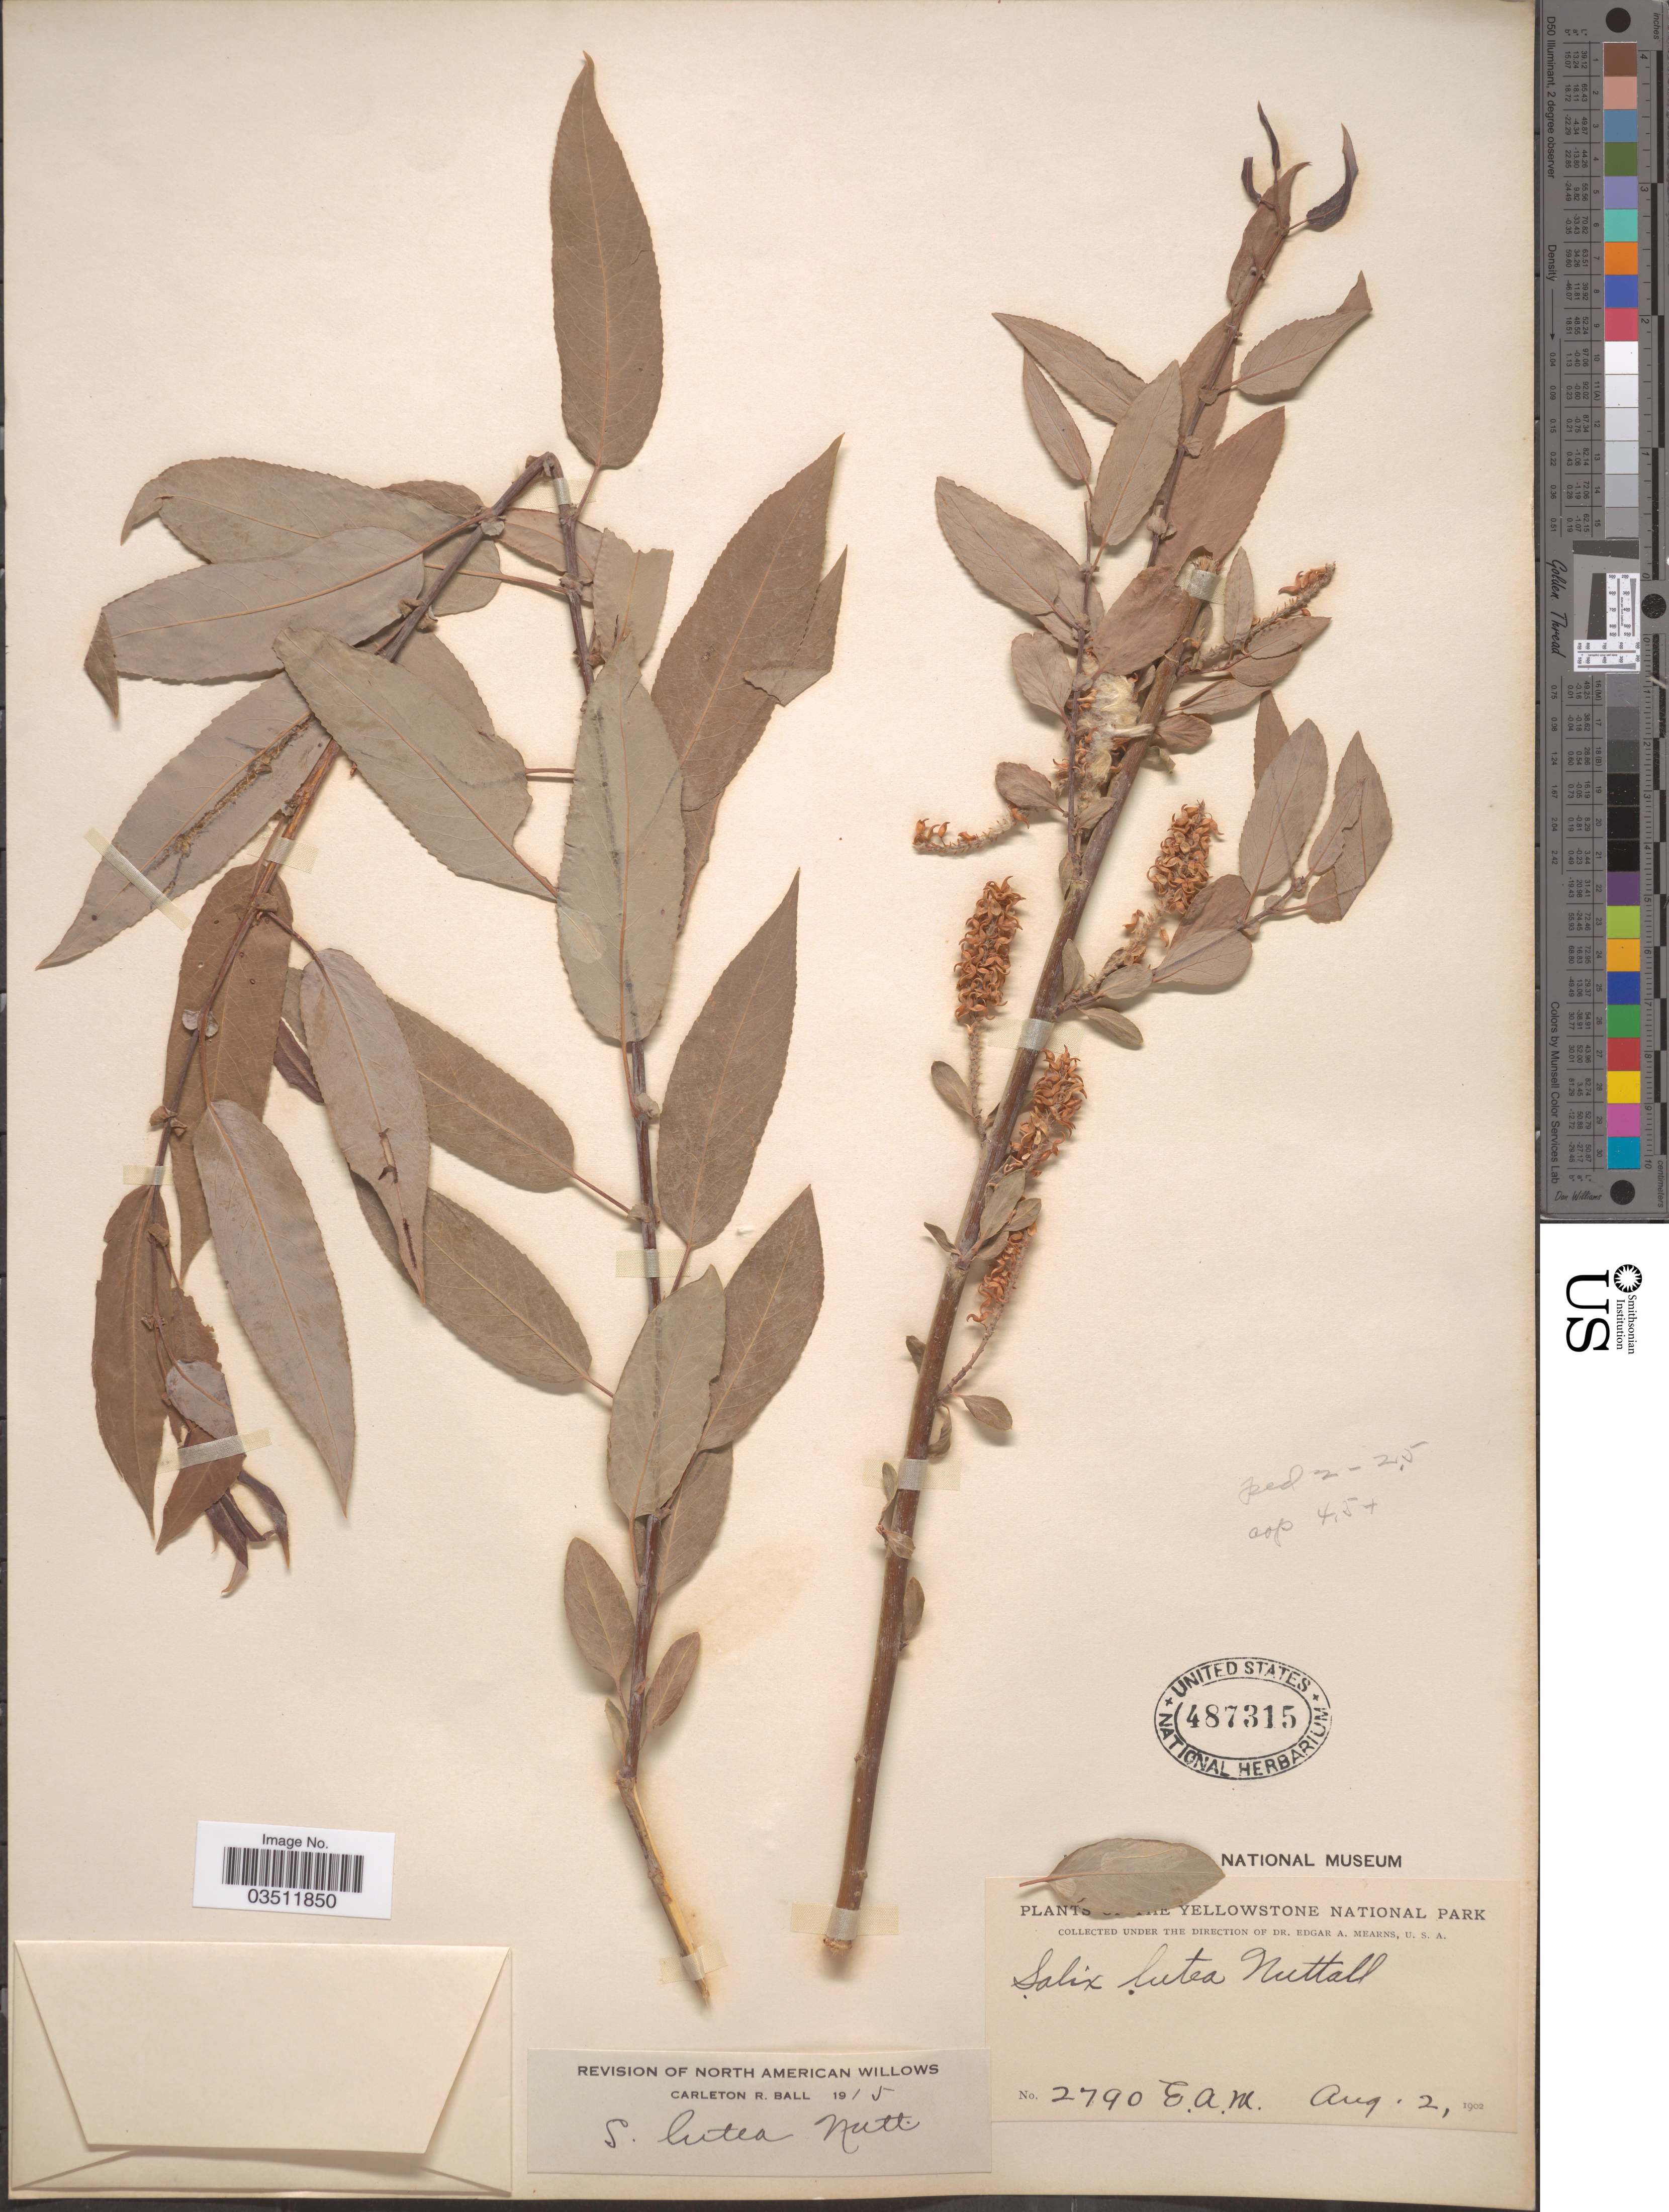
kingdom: Plantae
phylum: Tracheophyta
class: Magnoliopsida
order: Malpighiales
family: Salicaceae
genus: Salix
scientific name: Salix lutea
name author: Nutt.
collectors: E. A. Mearns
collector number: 2790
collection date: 1902-08-02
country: United States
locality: The Yellowstone National Park.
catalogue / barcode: US 487315